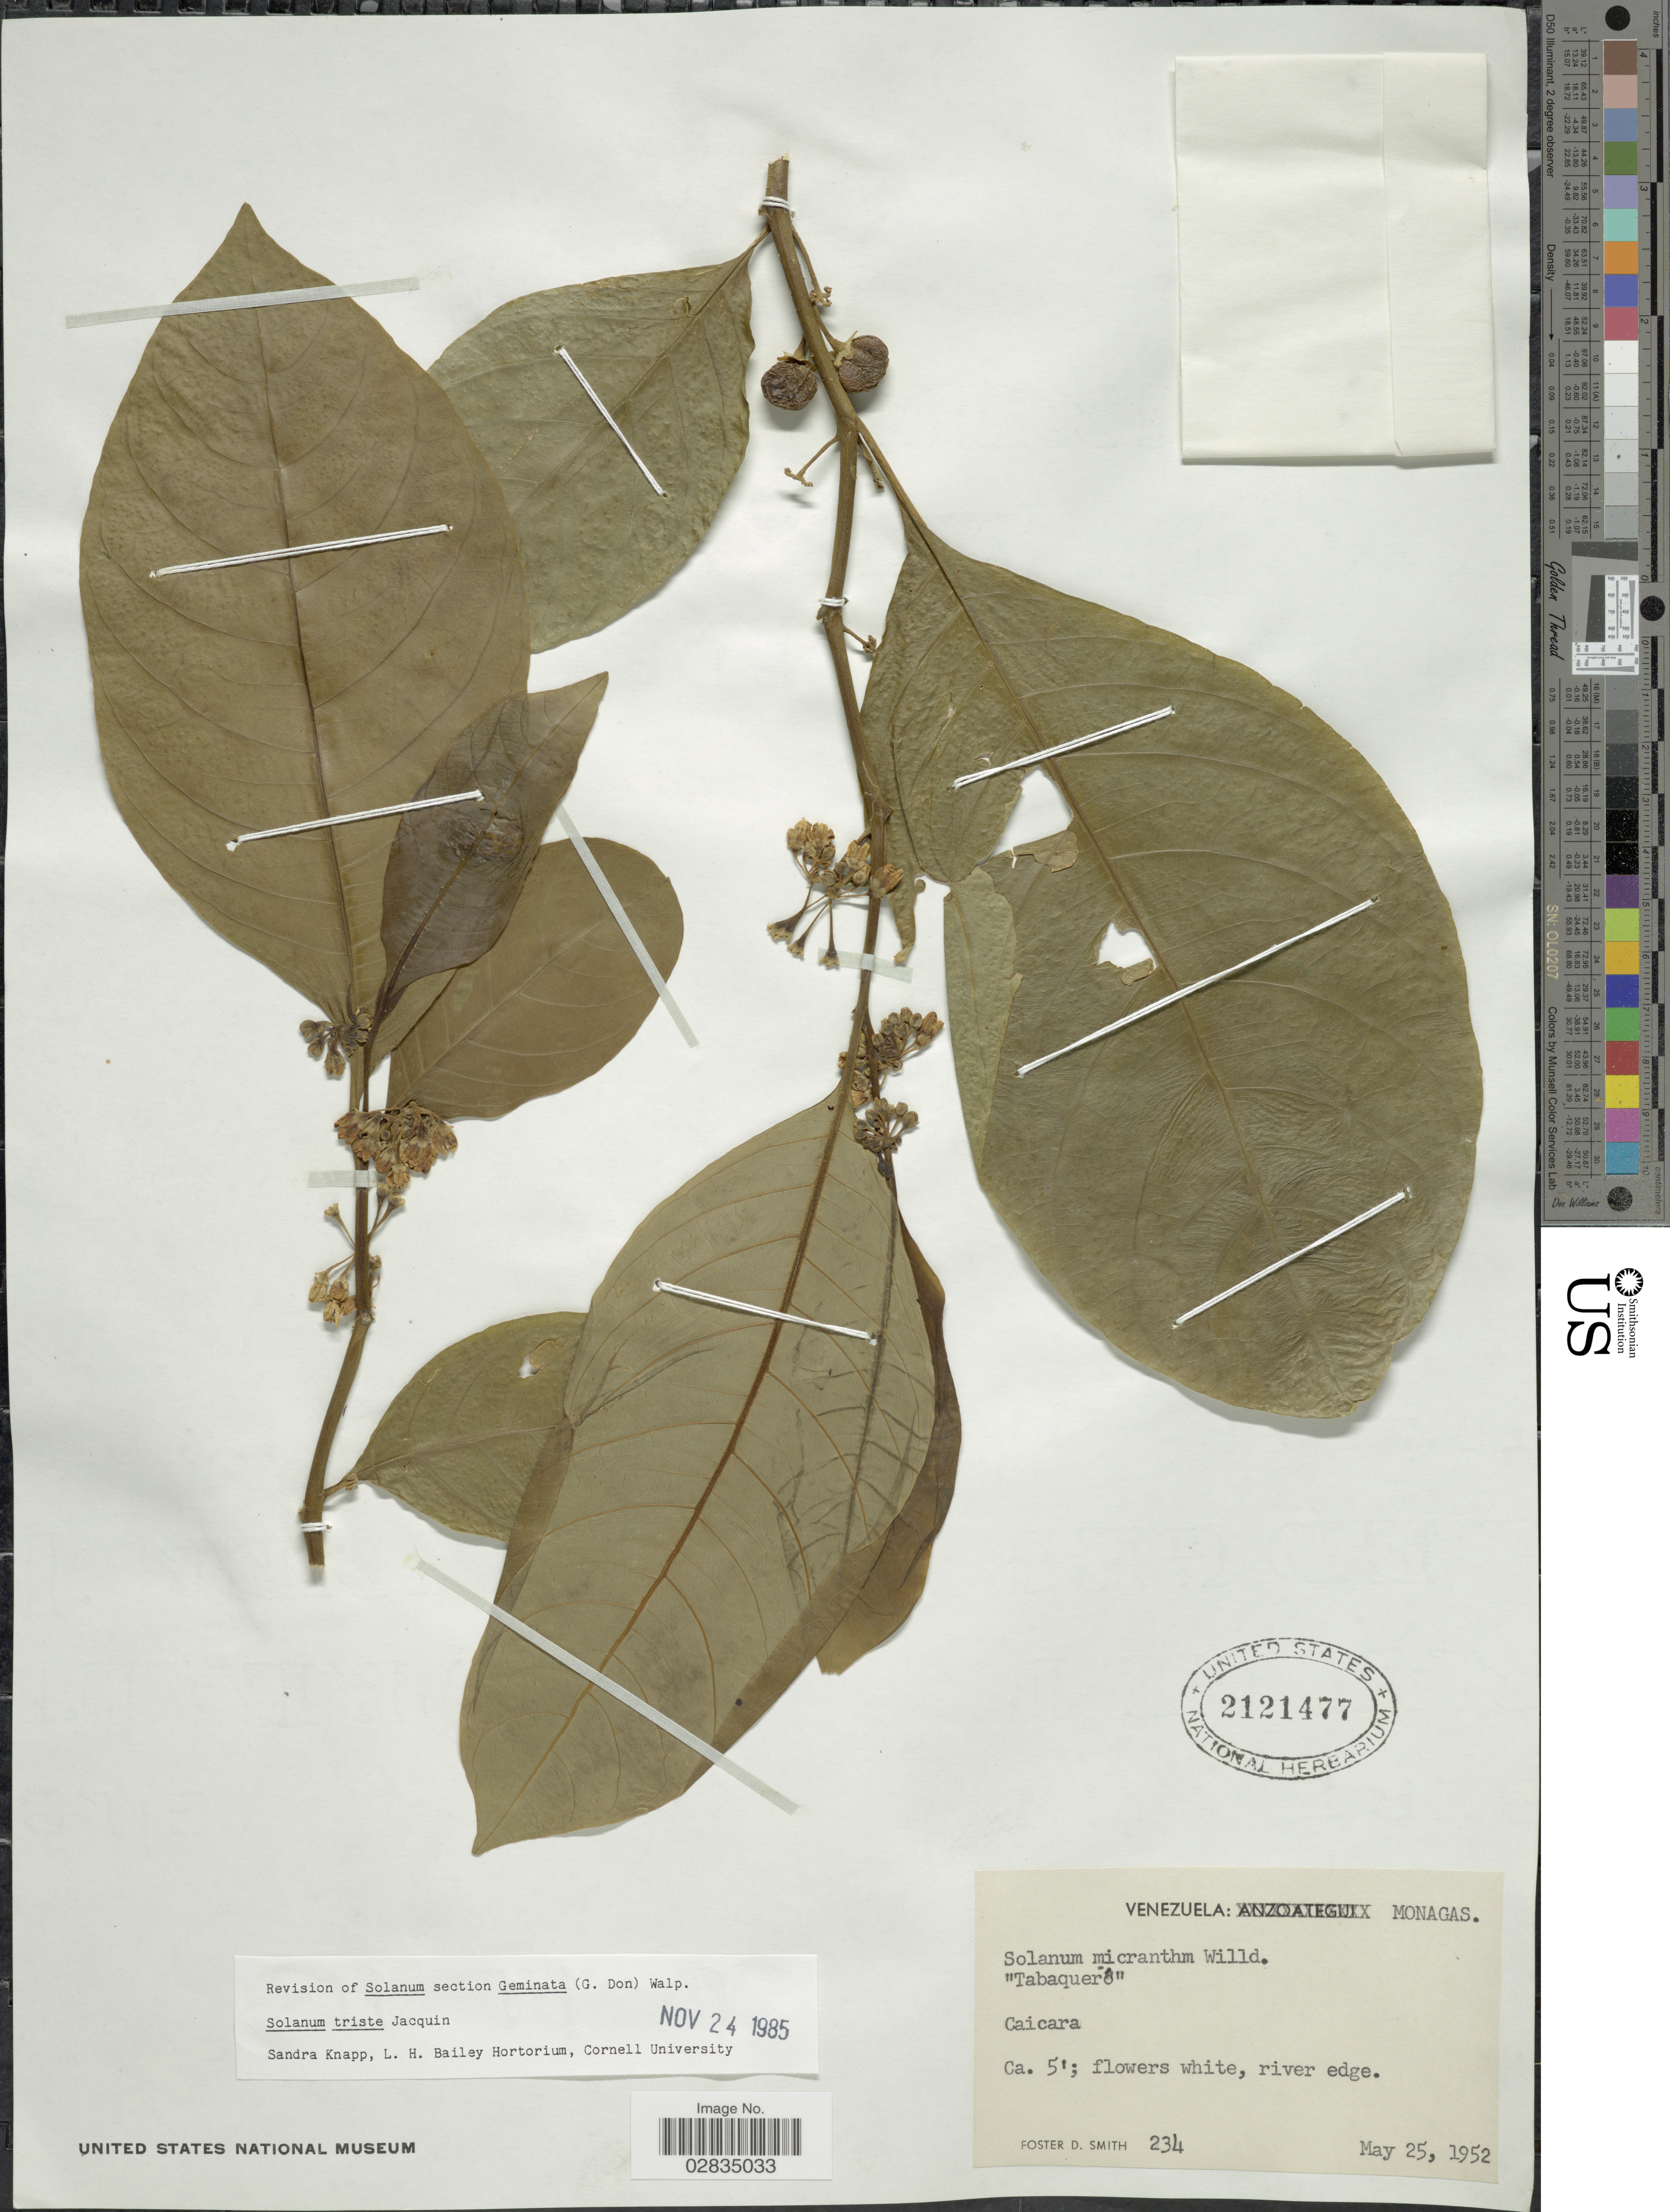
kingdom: Plantae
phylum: Tracheophyta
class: Magnoliopsida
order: Solanales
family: Solanaceae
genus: Solanum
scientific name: Solanum triste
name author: Jacq.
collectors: F. Smith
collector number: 234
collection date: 1952-05-25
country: Venezuela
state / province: Monagas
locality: Caicara.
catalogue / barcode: US 2121477